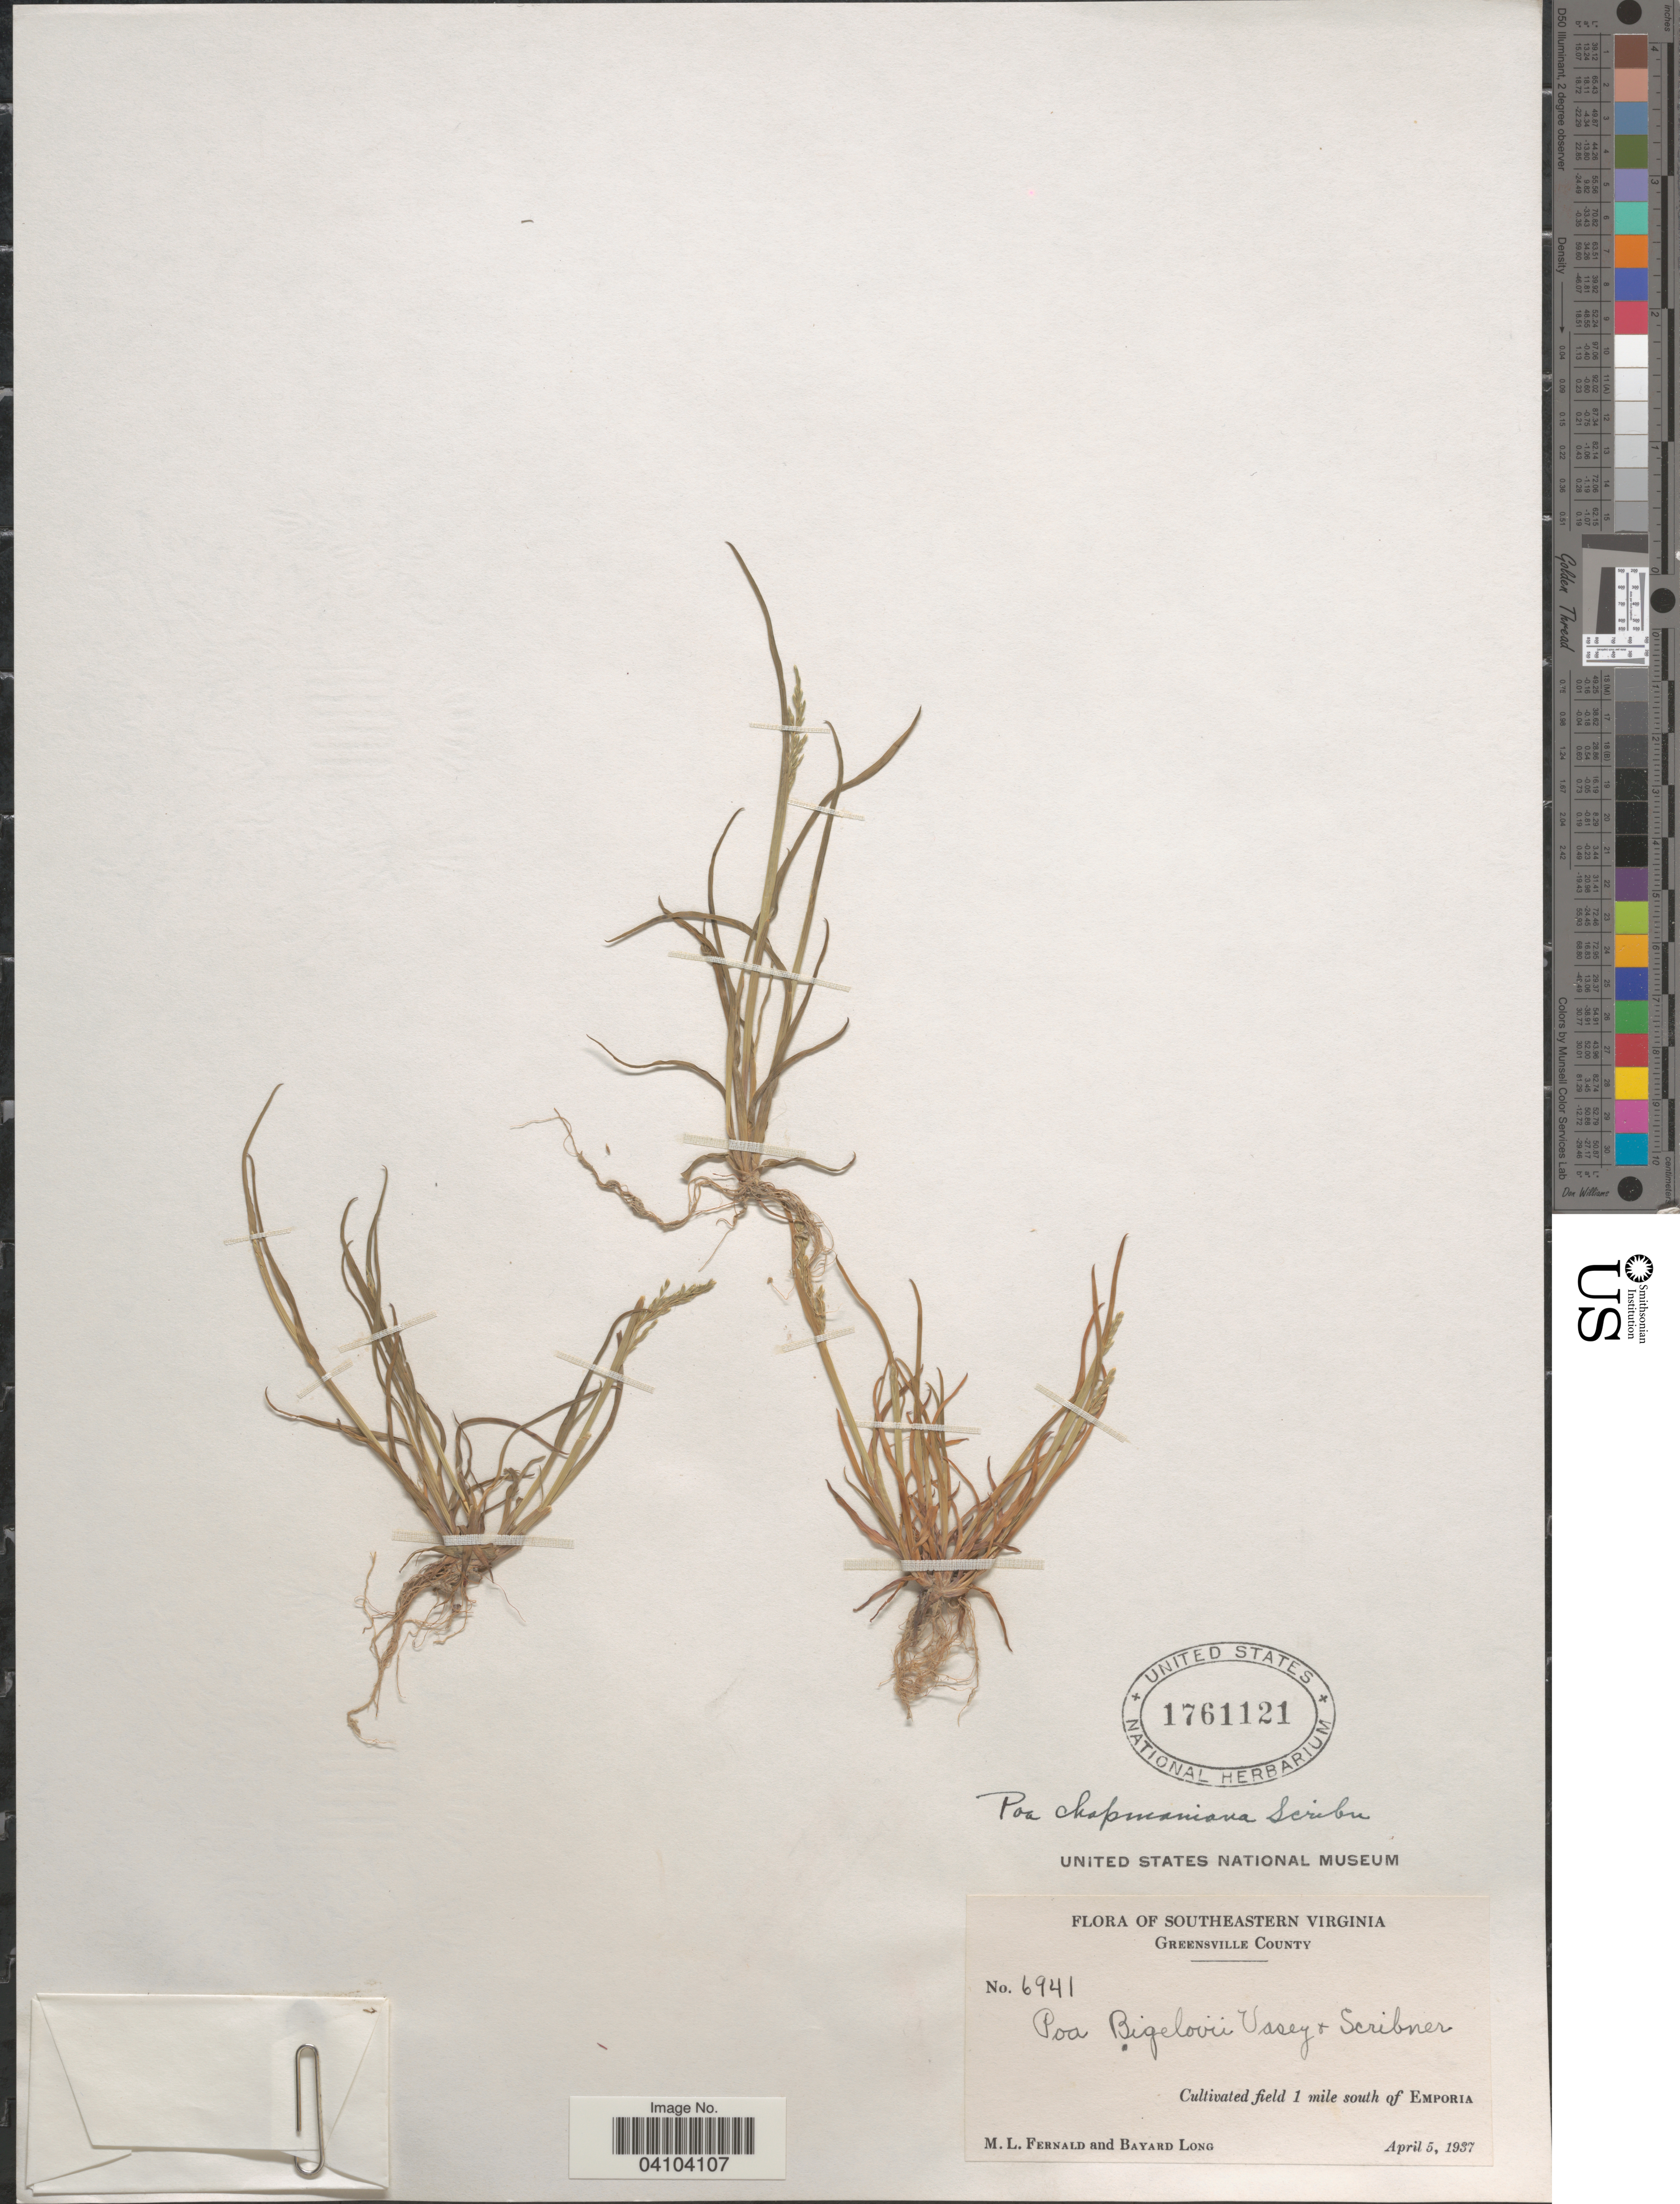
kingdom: Plantae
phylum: Tracheophyta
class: Liliopsida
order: Poales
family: Poaceae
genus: Poa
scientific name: Poa chapmaniana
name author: Scribn.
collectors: M. L. Fernald & B. Long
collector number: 6941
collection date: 1937-04-05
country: United States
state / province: Virginia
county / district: Greensville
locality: Southeastern Virginia. Greensville County. Cultivated field 1 mile south of Emporia.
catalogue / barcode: US 1761121